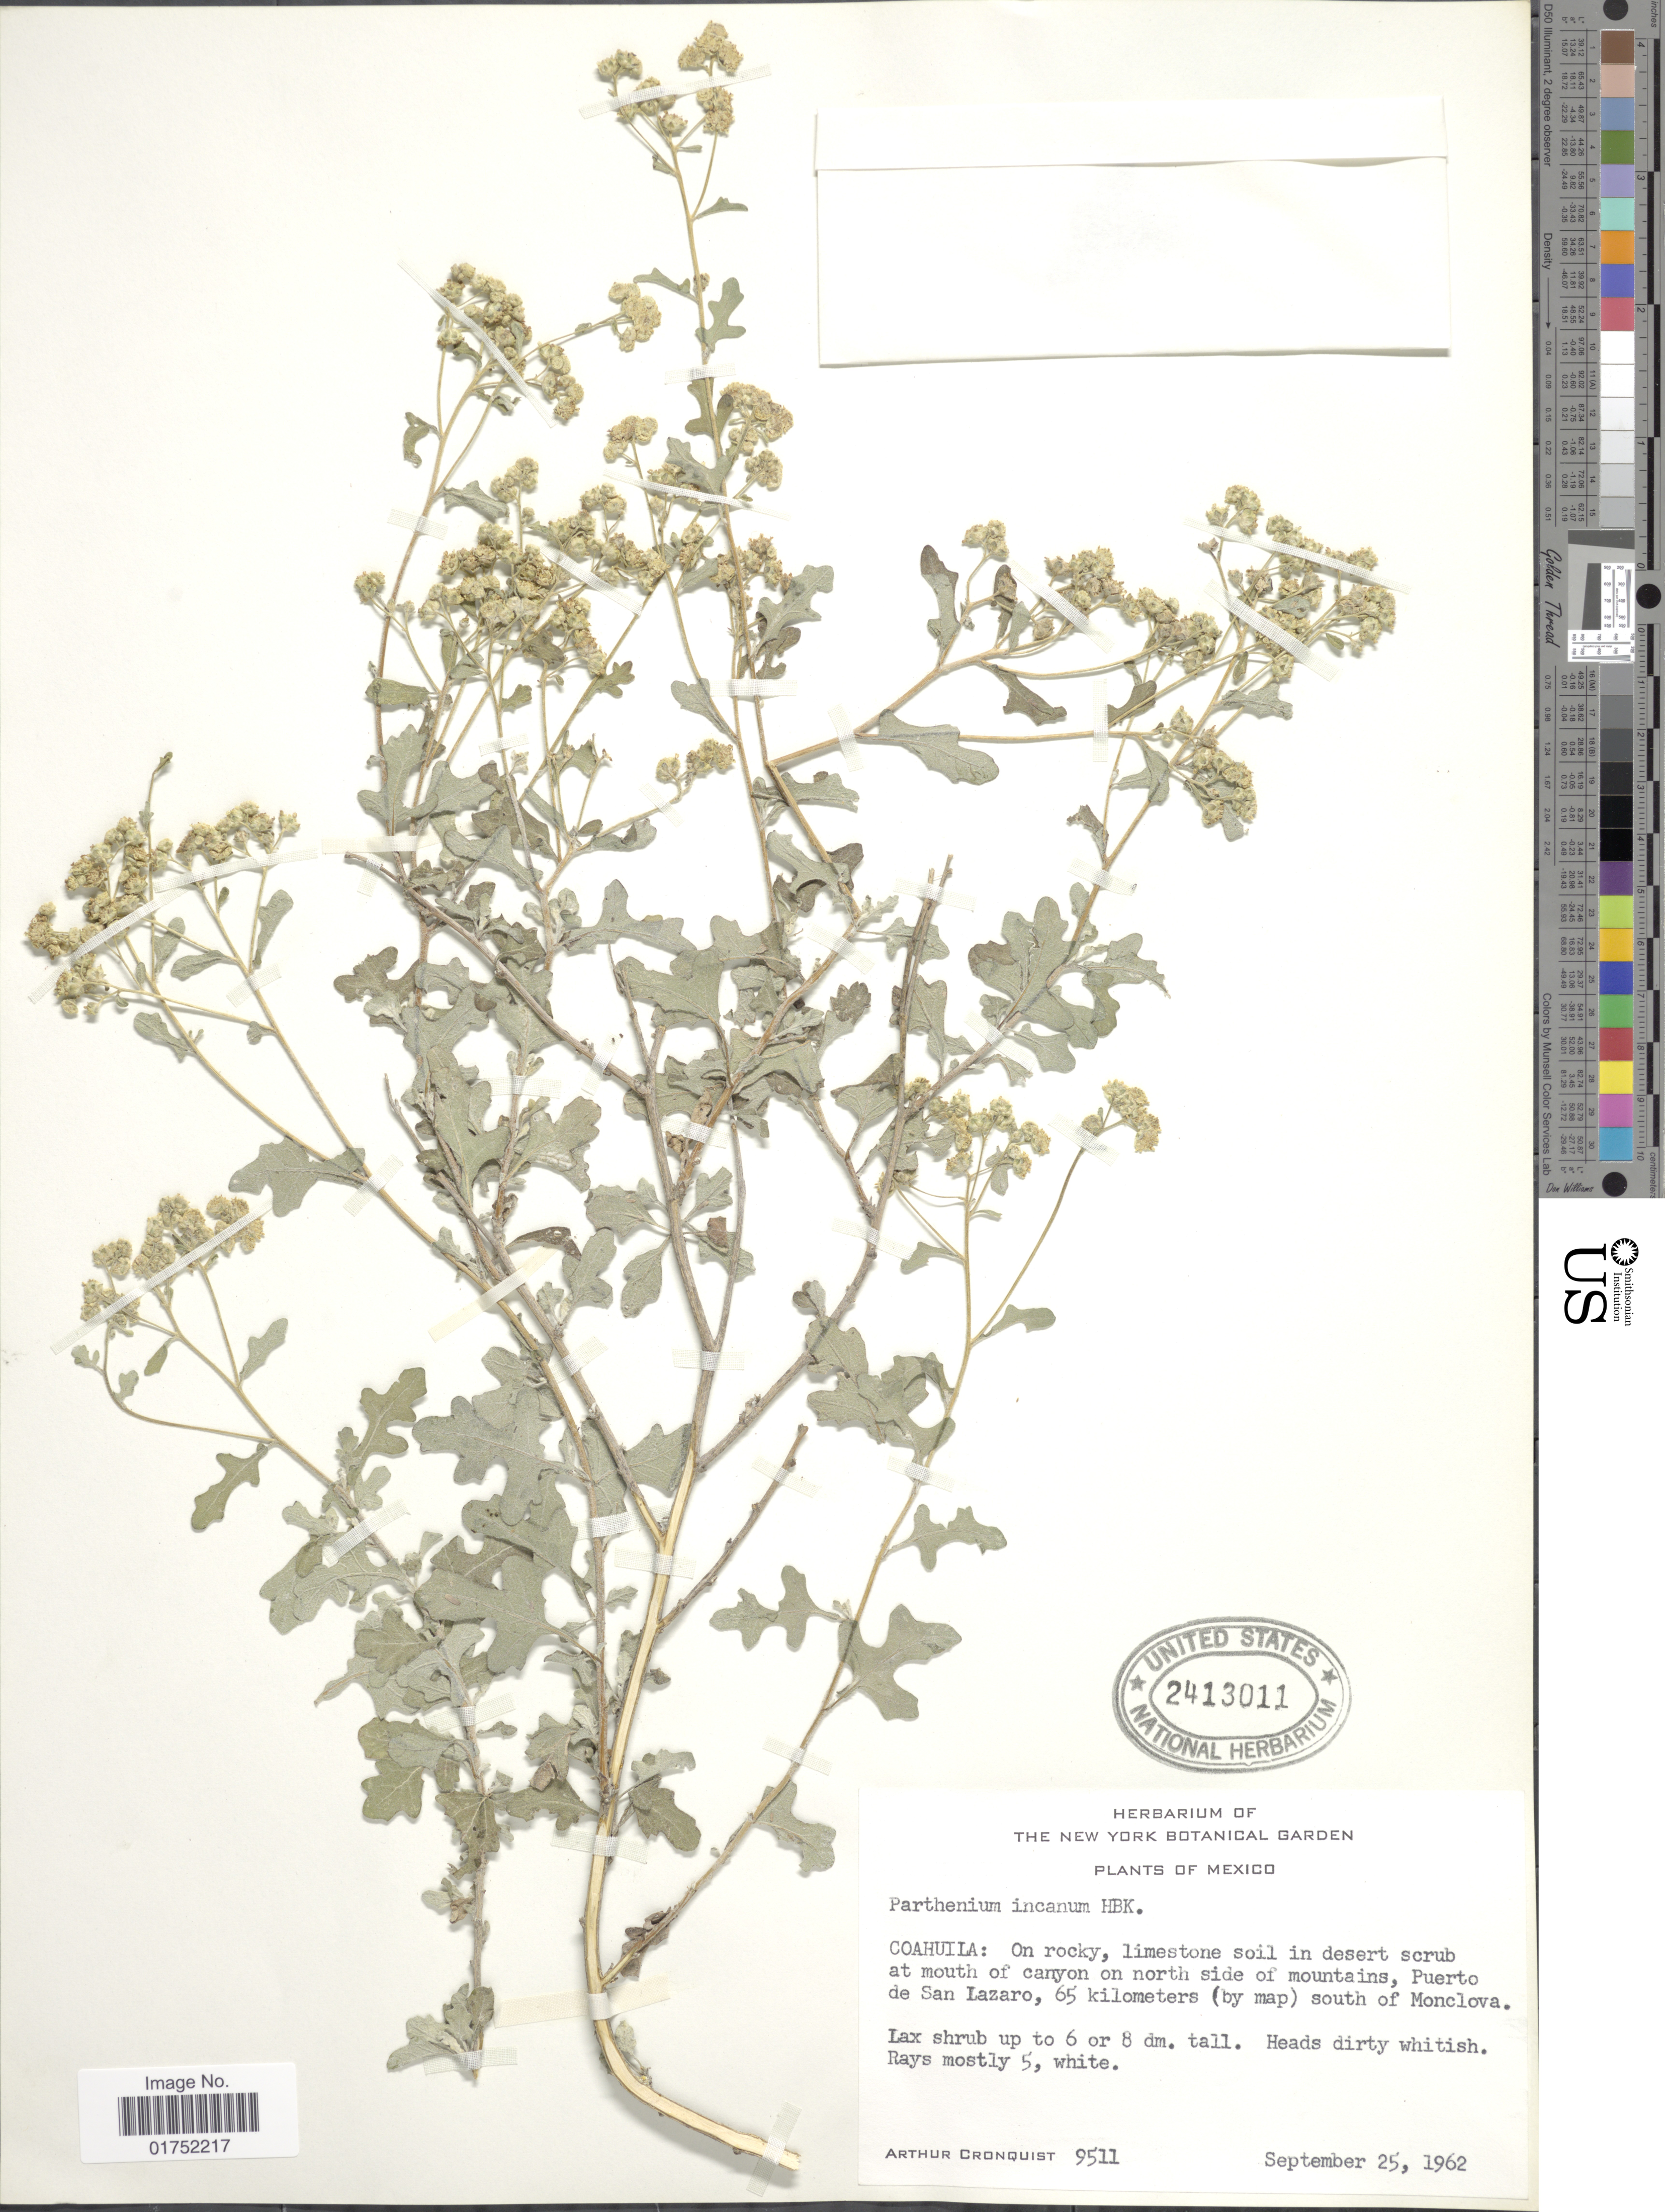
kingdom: Plantae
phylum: Tracheophyta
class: Magnoliopsida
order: Asterales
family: Asteraceae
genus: Parthenium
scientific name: Parthenium incanum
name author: Kunth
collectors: A. J. Cronquist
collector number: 9511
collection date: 1962-09-25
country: Mexico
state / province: Coahuila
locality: Mouth of canyon on north side of mountains, Puerto de San Lazaro, 65 kilometers (by map) south of Monclova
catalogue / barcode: US 2413011